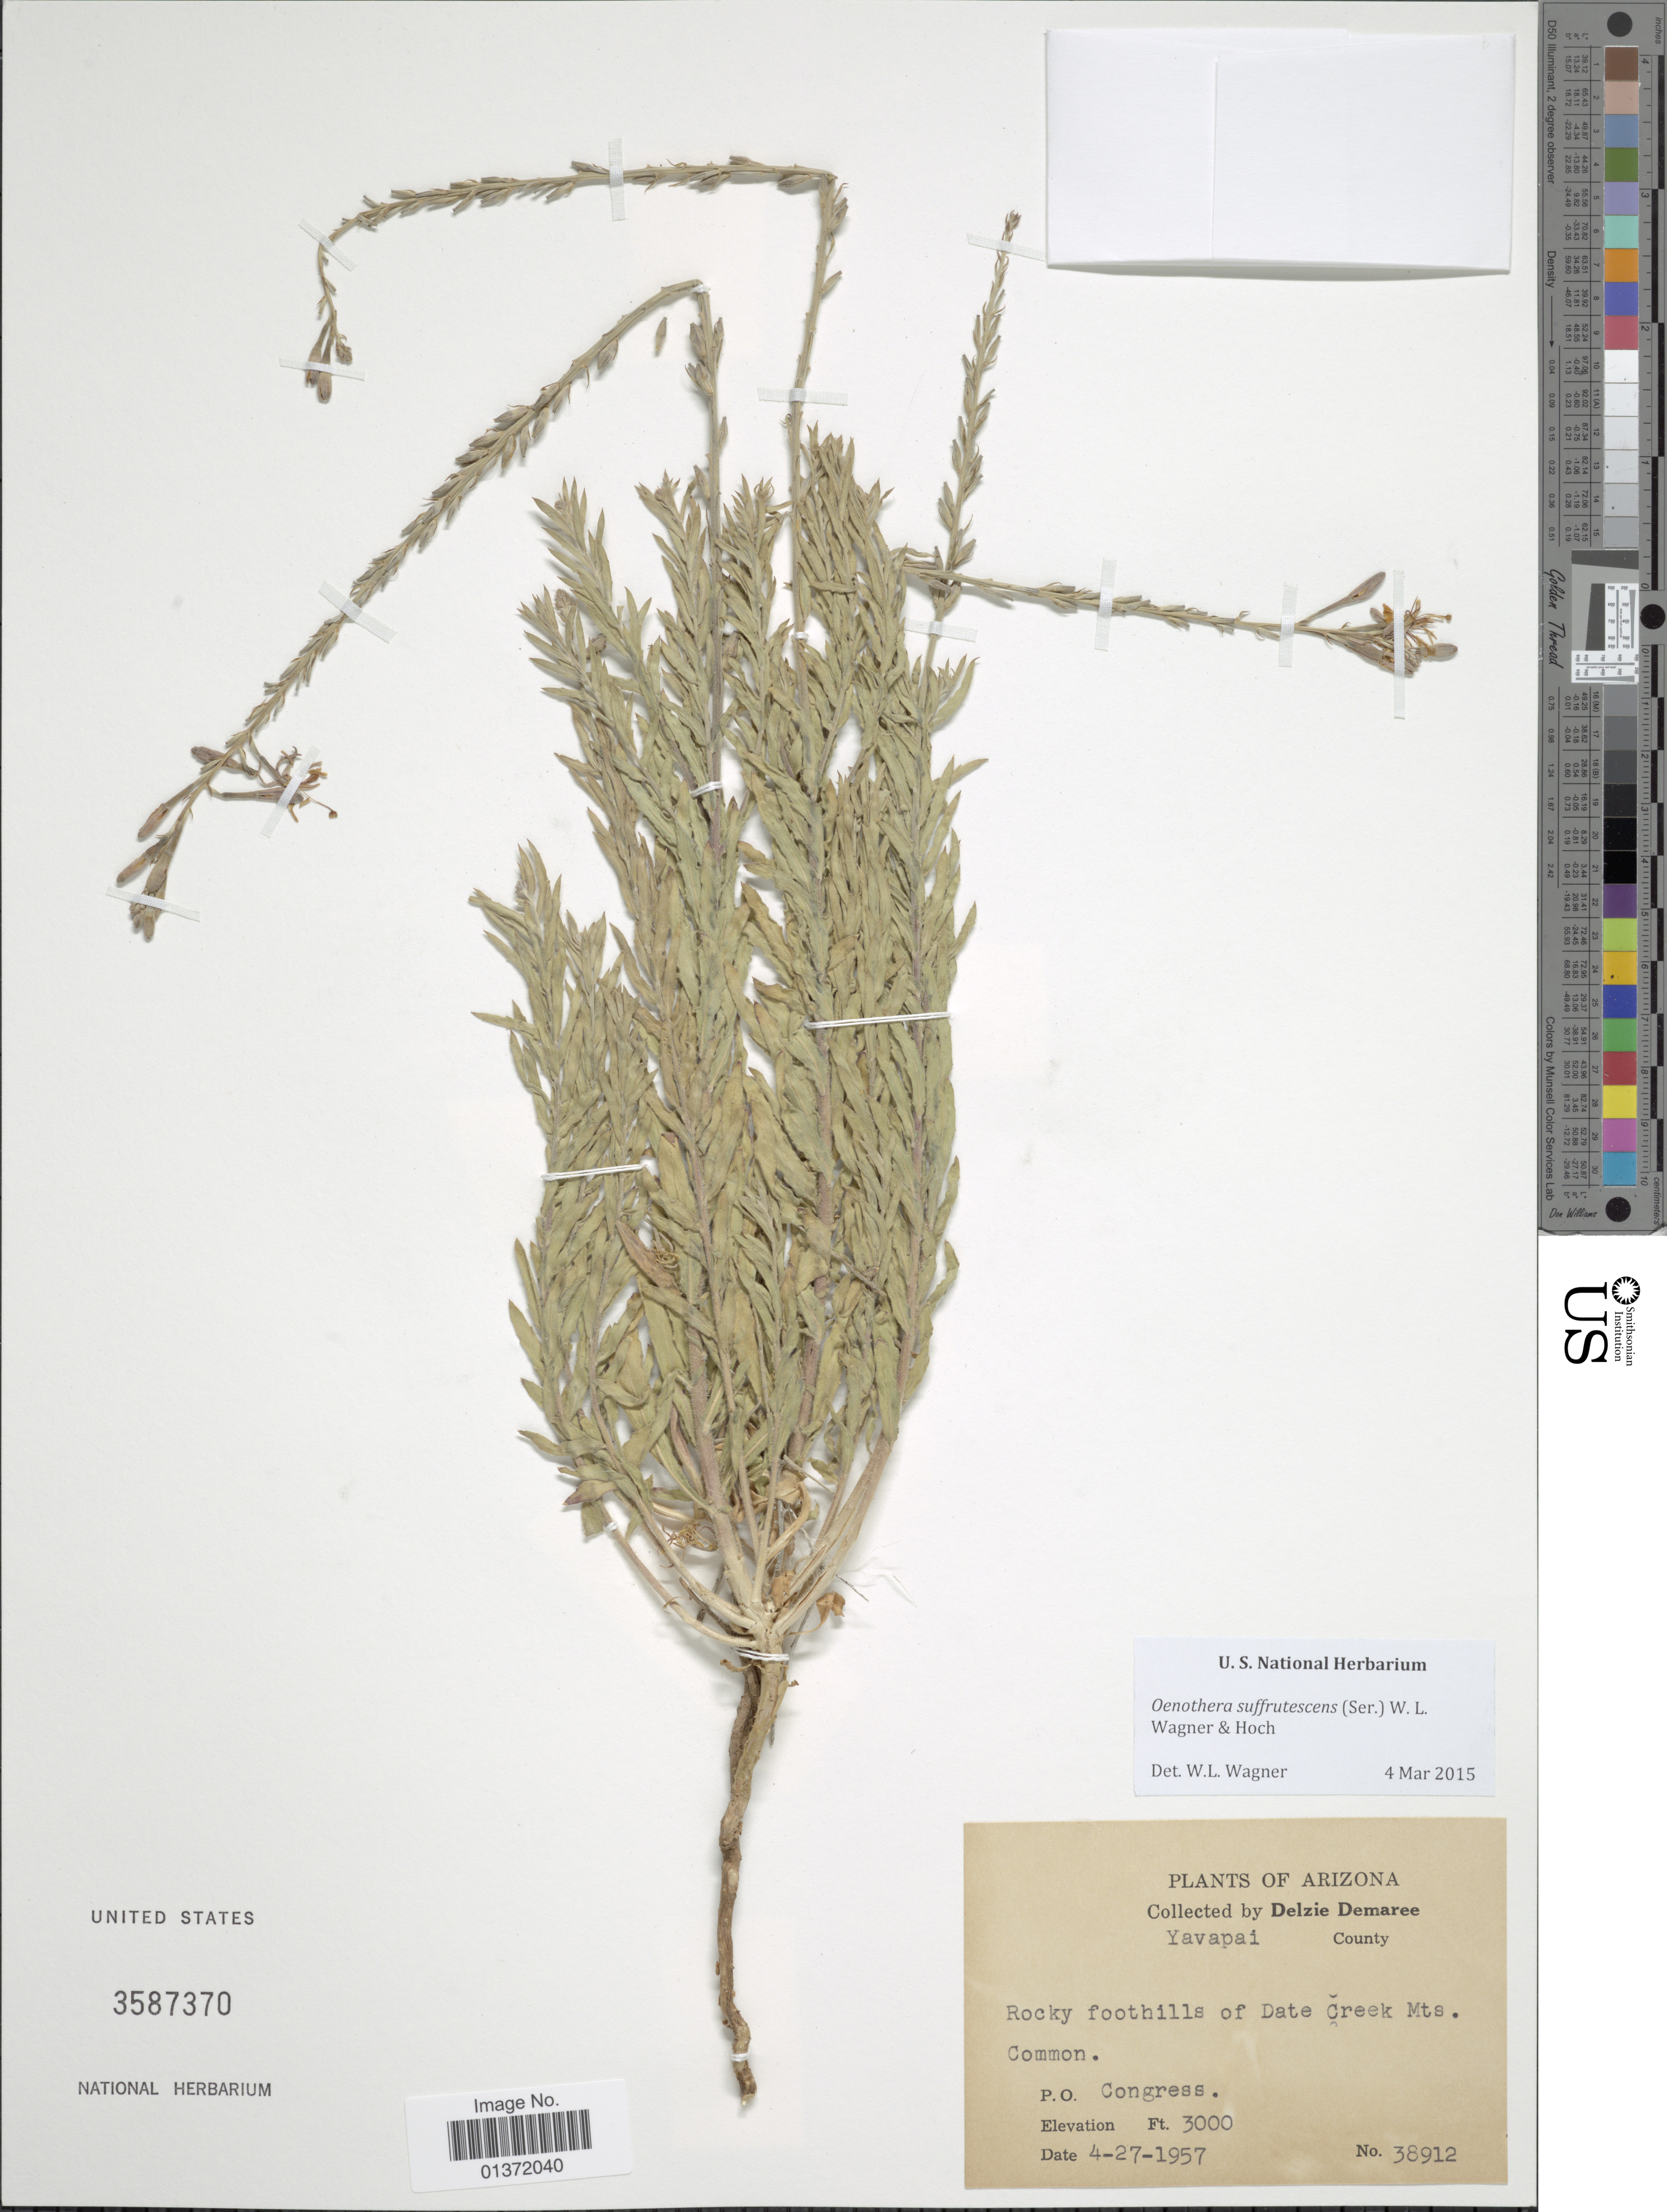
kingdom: Plantae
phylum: Tracheophyta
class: Magnoliopsida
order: Myrtales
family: Onagraceae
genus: Oenothera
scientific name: Oenothera suffrutescens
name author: (Ser.) W.L. Wagner & Hoch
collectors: D. Demaree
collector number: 38912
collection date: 1957-04-27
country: United States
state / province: Arizona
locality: Yavapai County, P.O. Congress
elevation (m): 914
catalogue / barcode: US 3587370